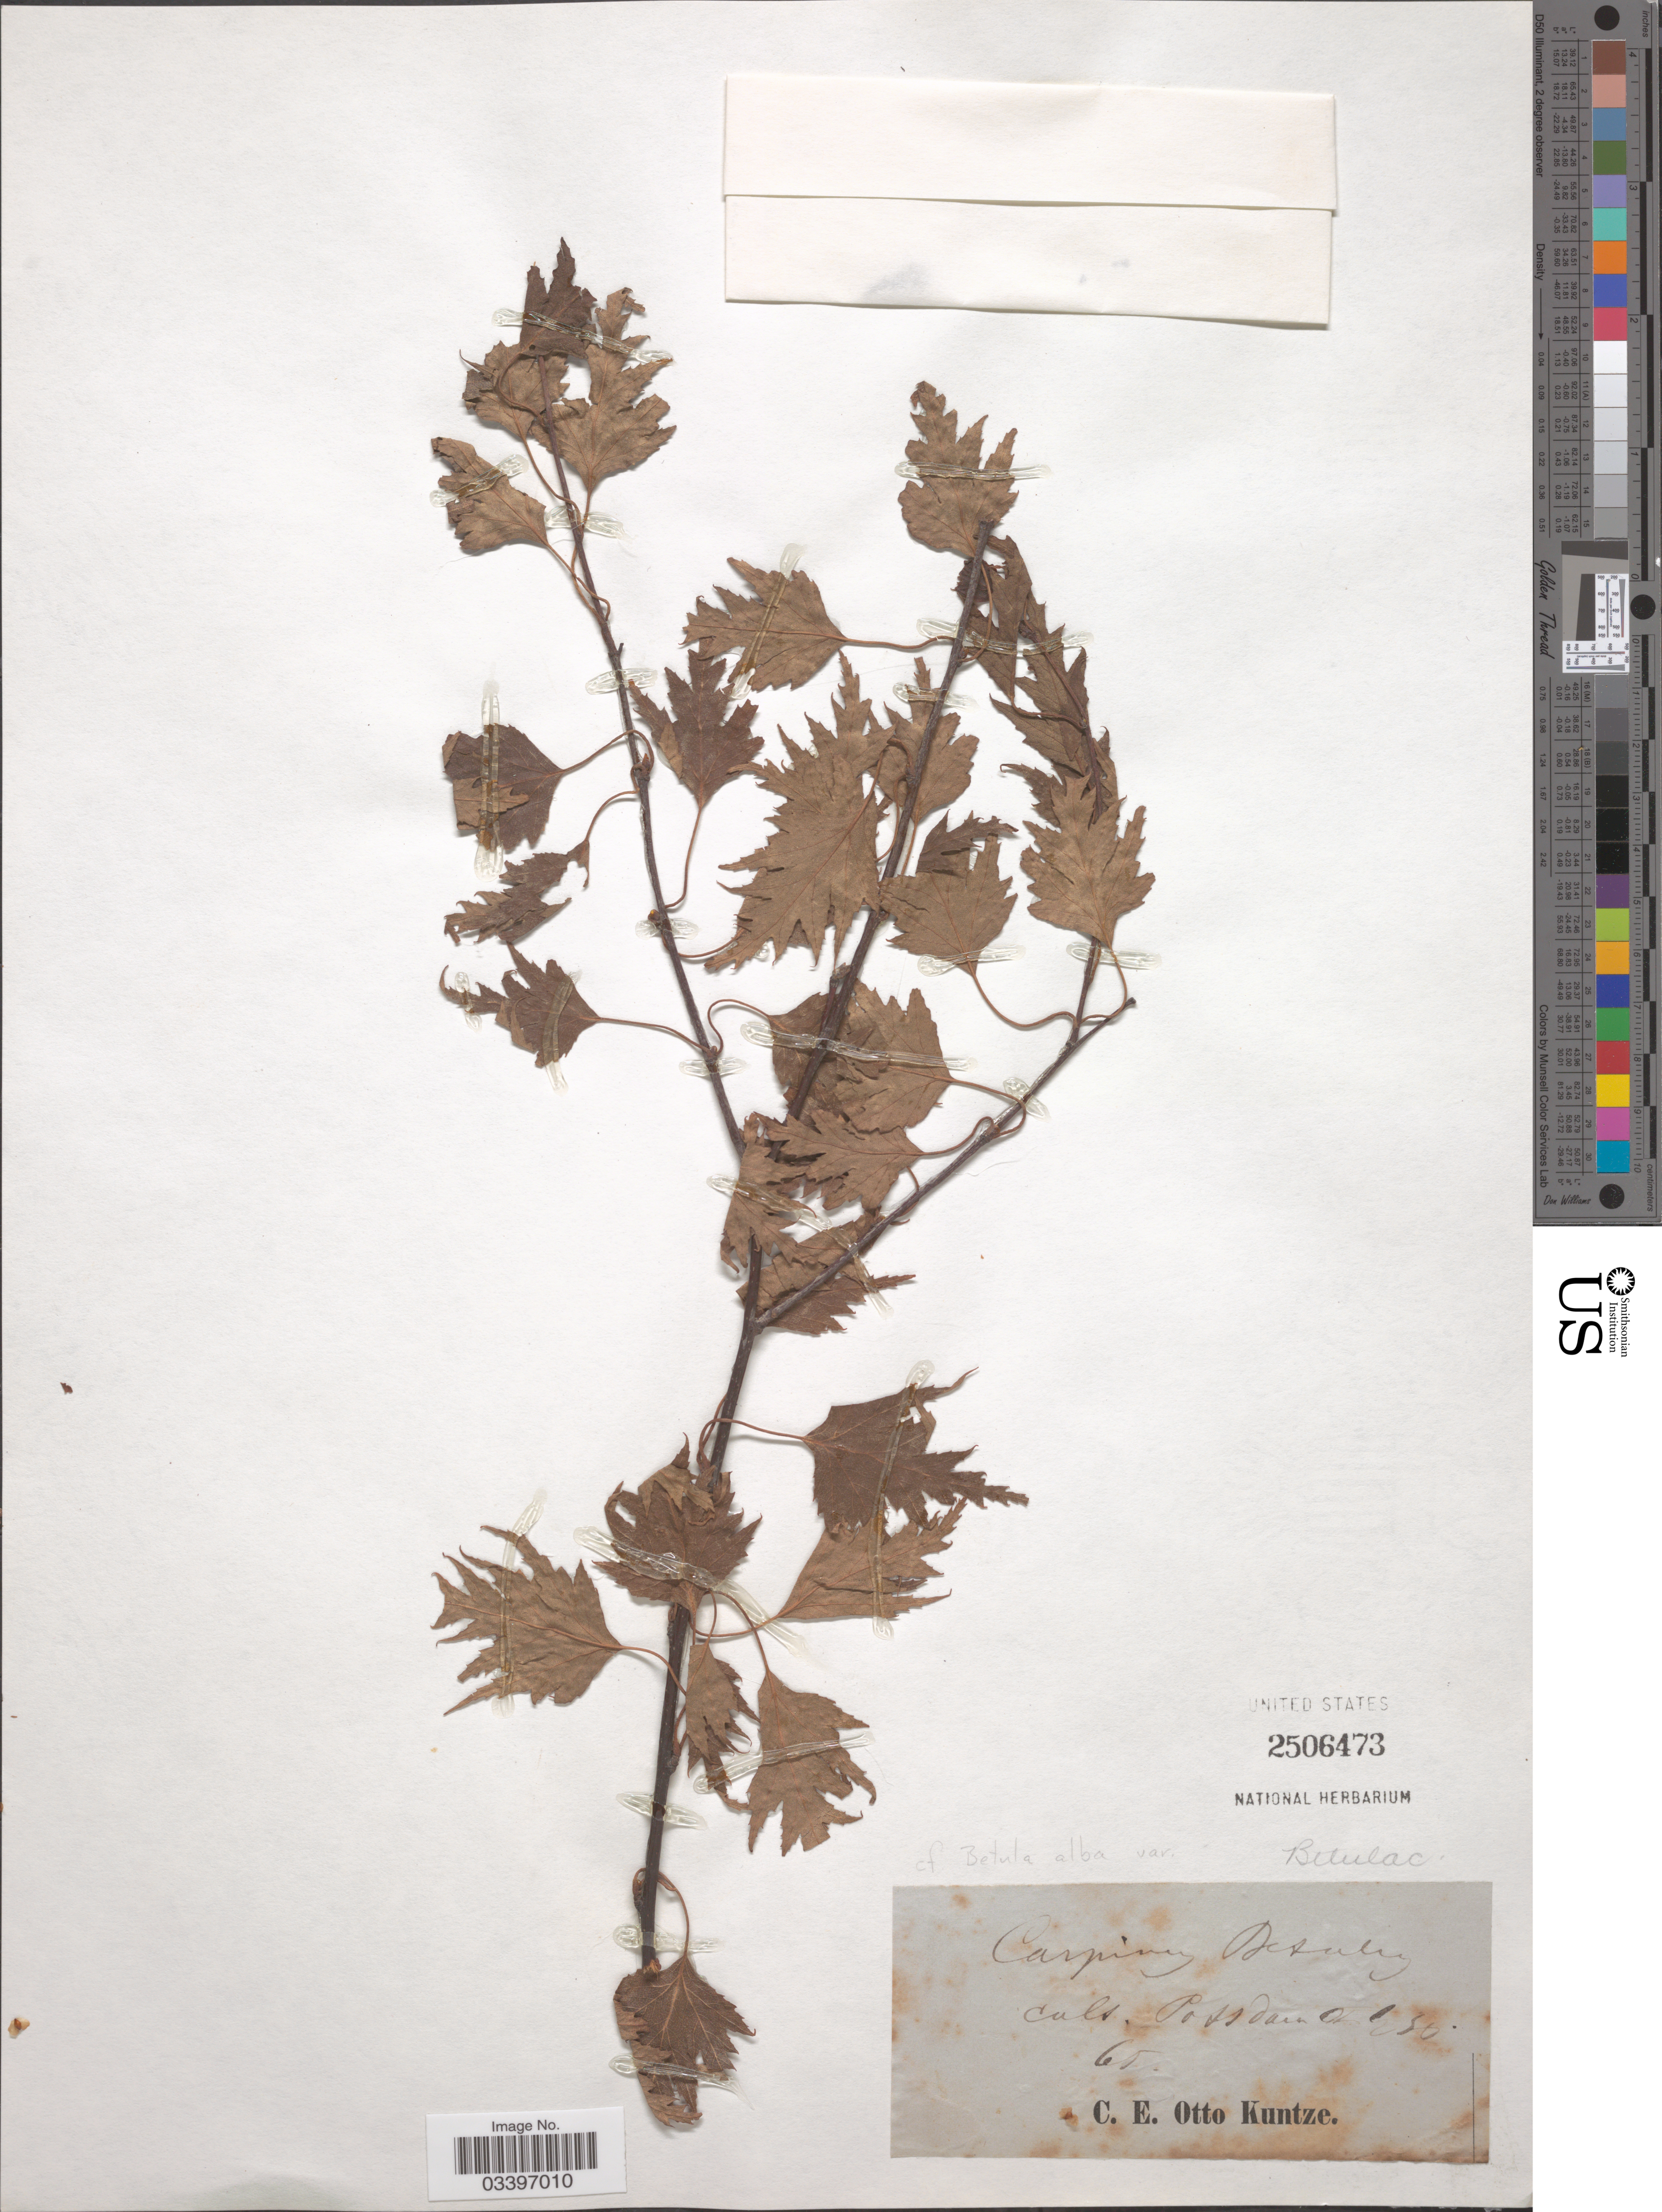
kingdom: Plantae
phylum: Tracheophyta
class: Magnoliopsida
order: Fagales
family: Betulaceae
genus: Betula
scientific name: Betula alba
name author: L.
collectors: C.E.O. Kuntze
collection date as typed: Transcribed d/m/y: 30/10/65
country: Germany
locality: Cult. Potsdam.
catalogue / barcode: US 2506473